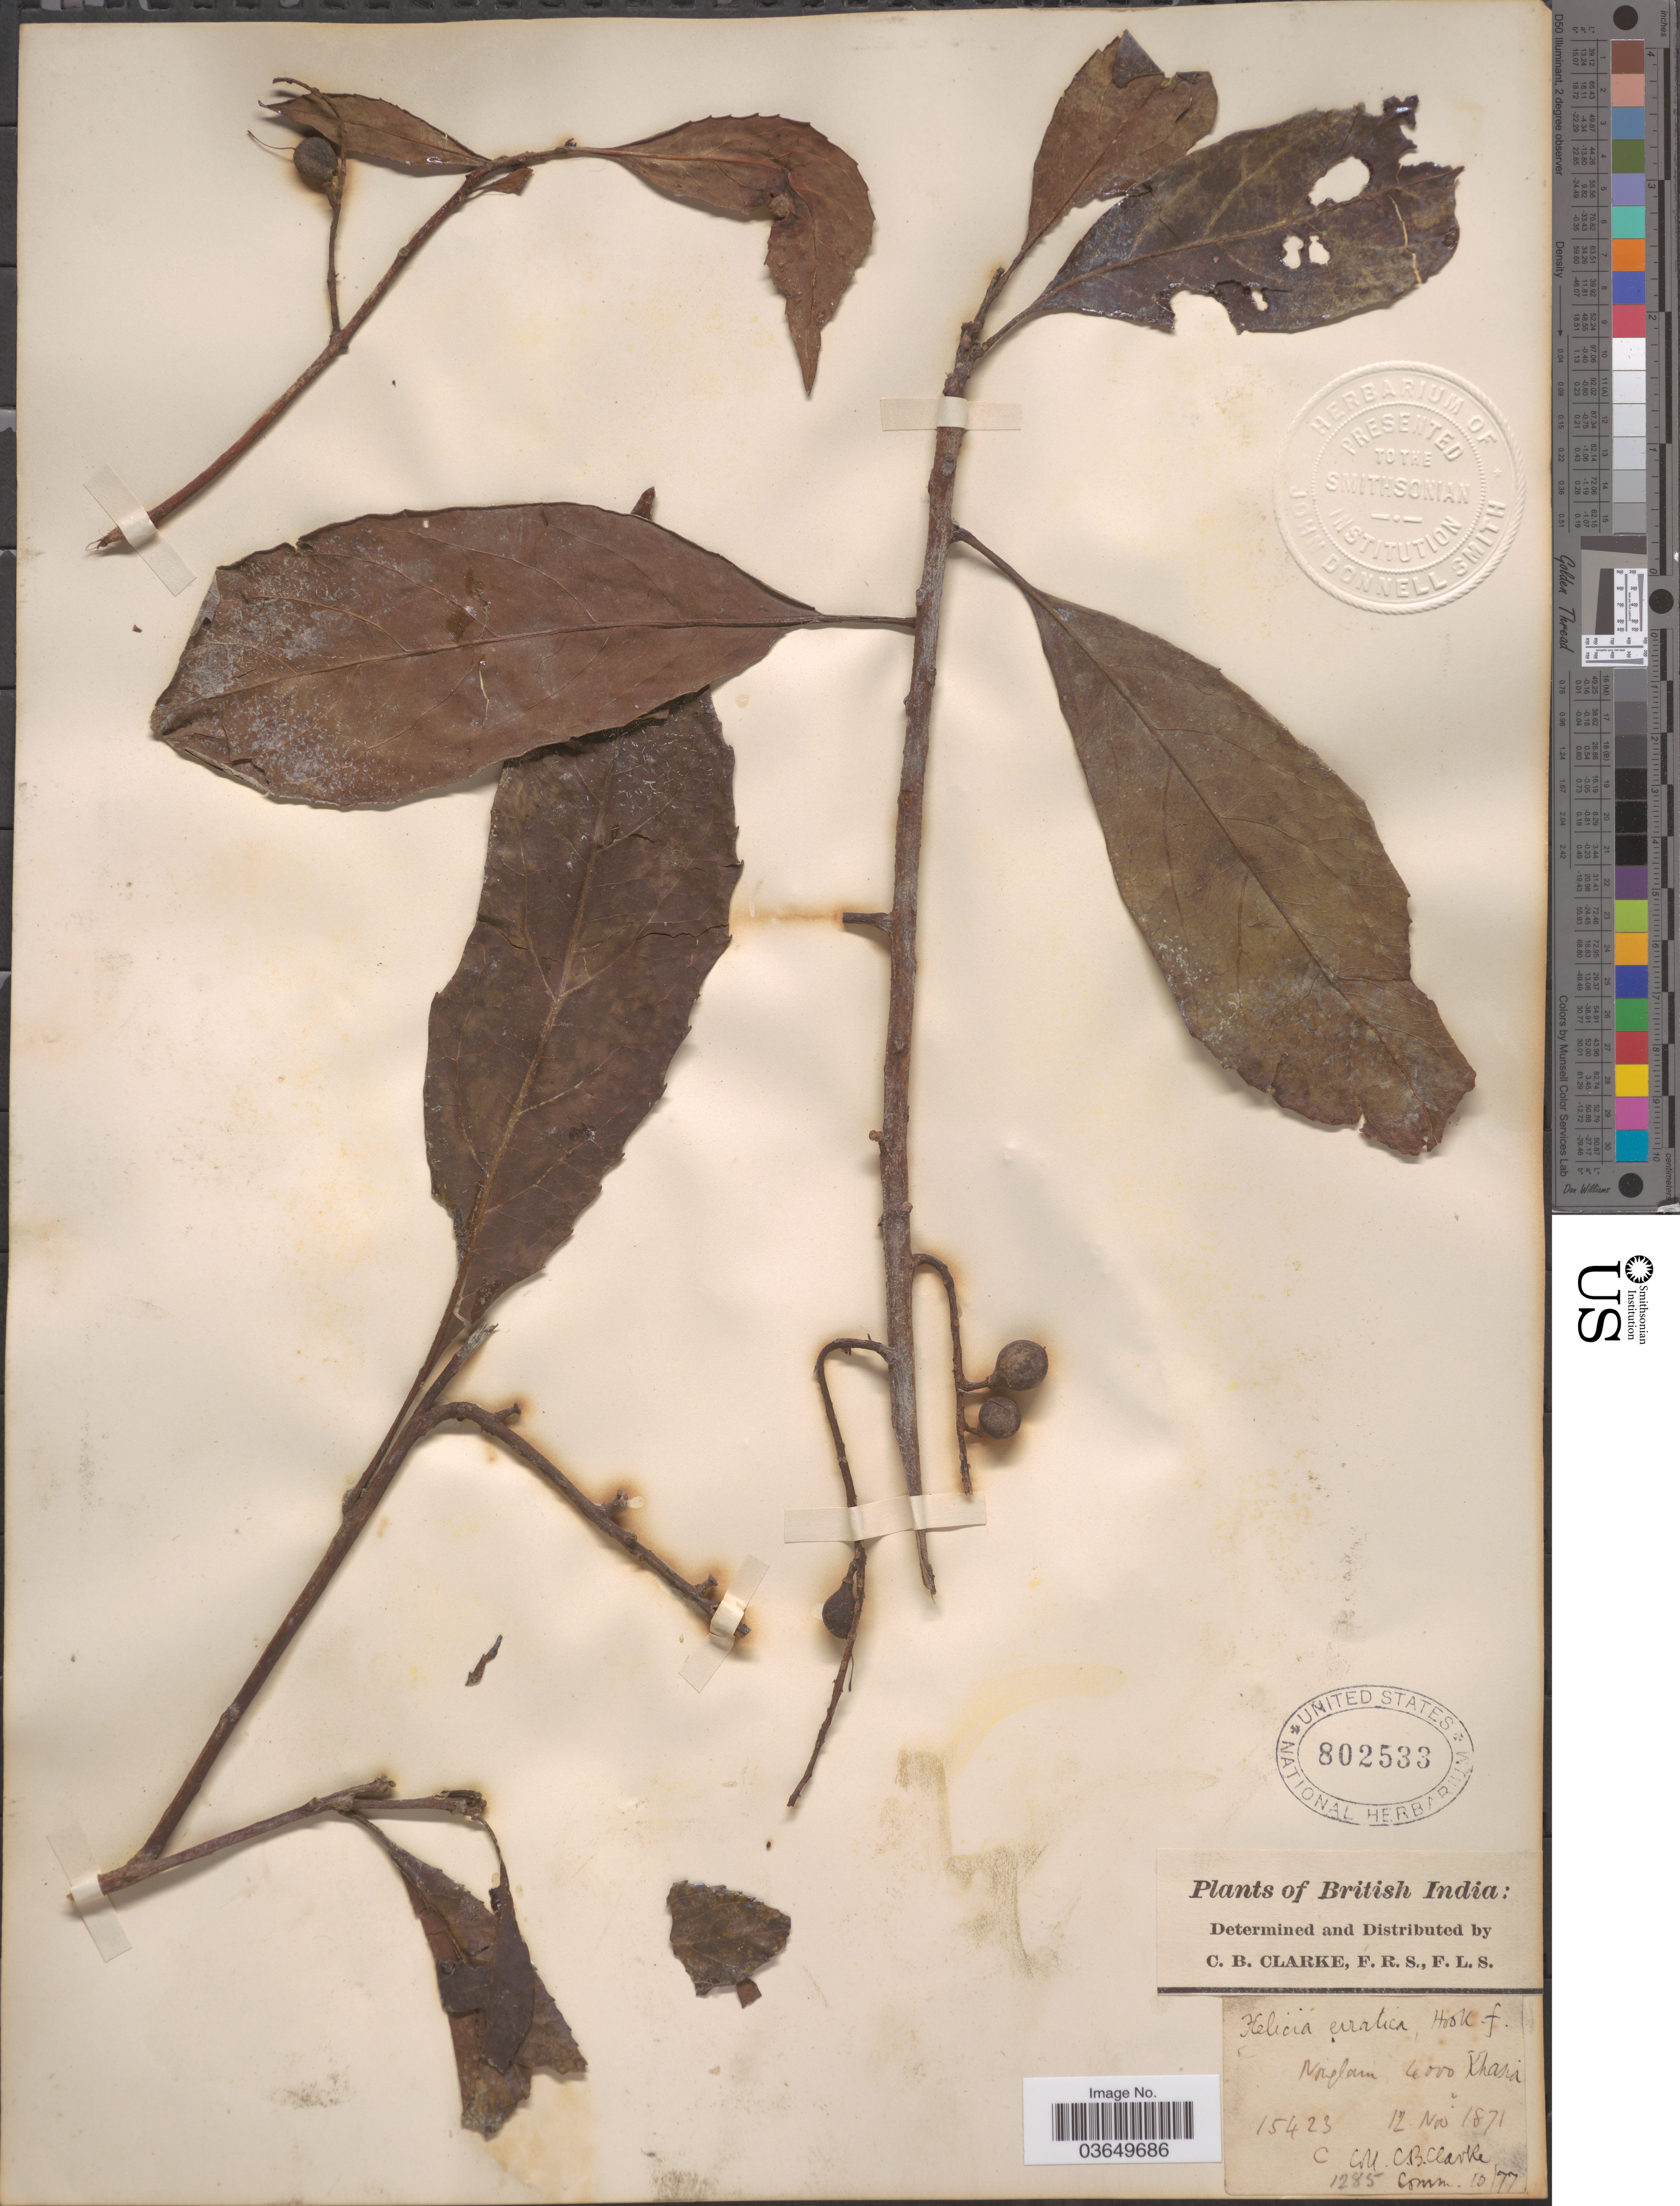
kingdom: Plantae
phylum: Tracheophyta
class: Magnoliopsida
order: Proteales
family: Proteaceae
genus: Helicia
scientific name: Helicia erratica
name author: Hook. f.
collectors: C. B. Clarke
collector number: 15423C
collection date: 1871-11-12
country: India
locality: British India. Nonglam [interpreted] Khasia.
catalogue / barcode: US 802533